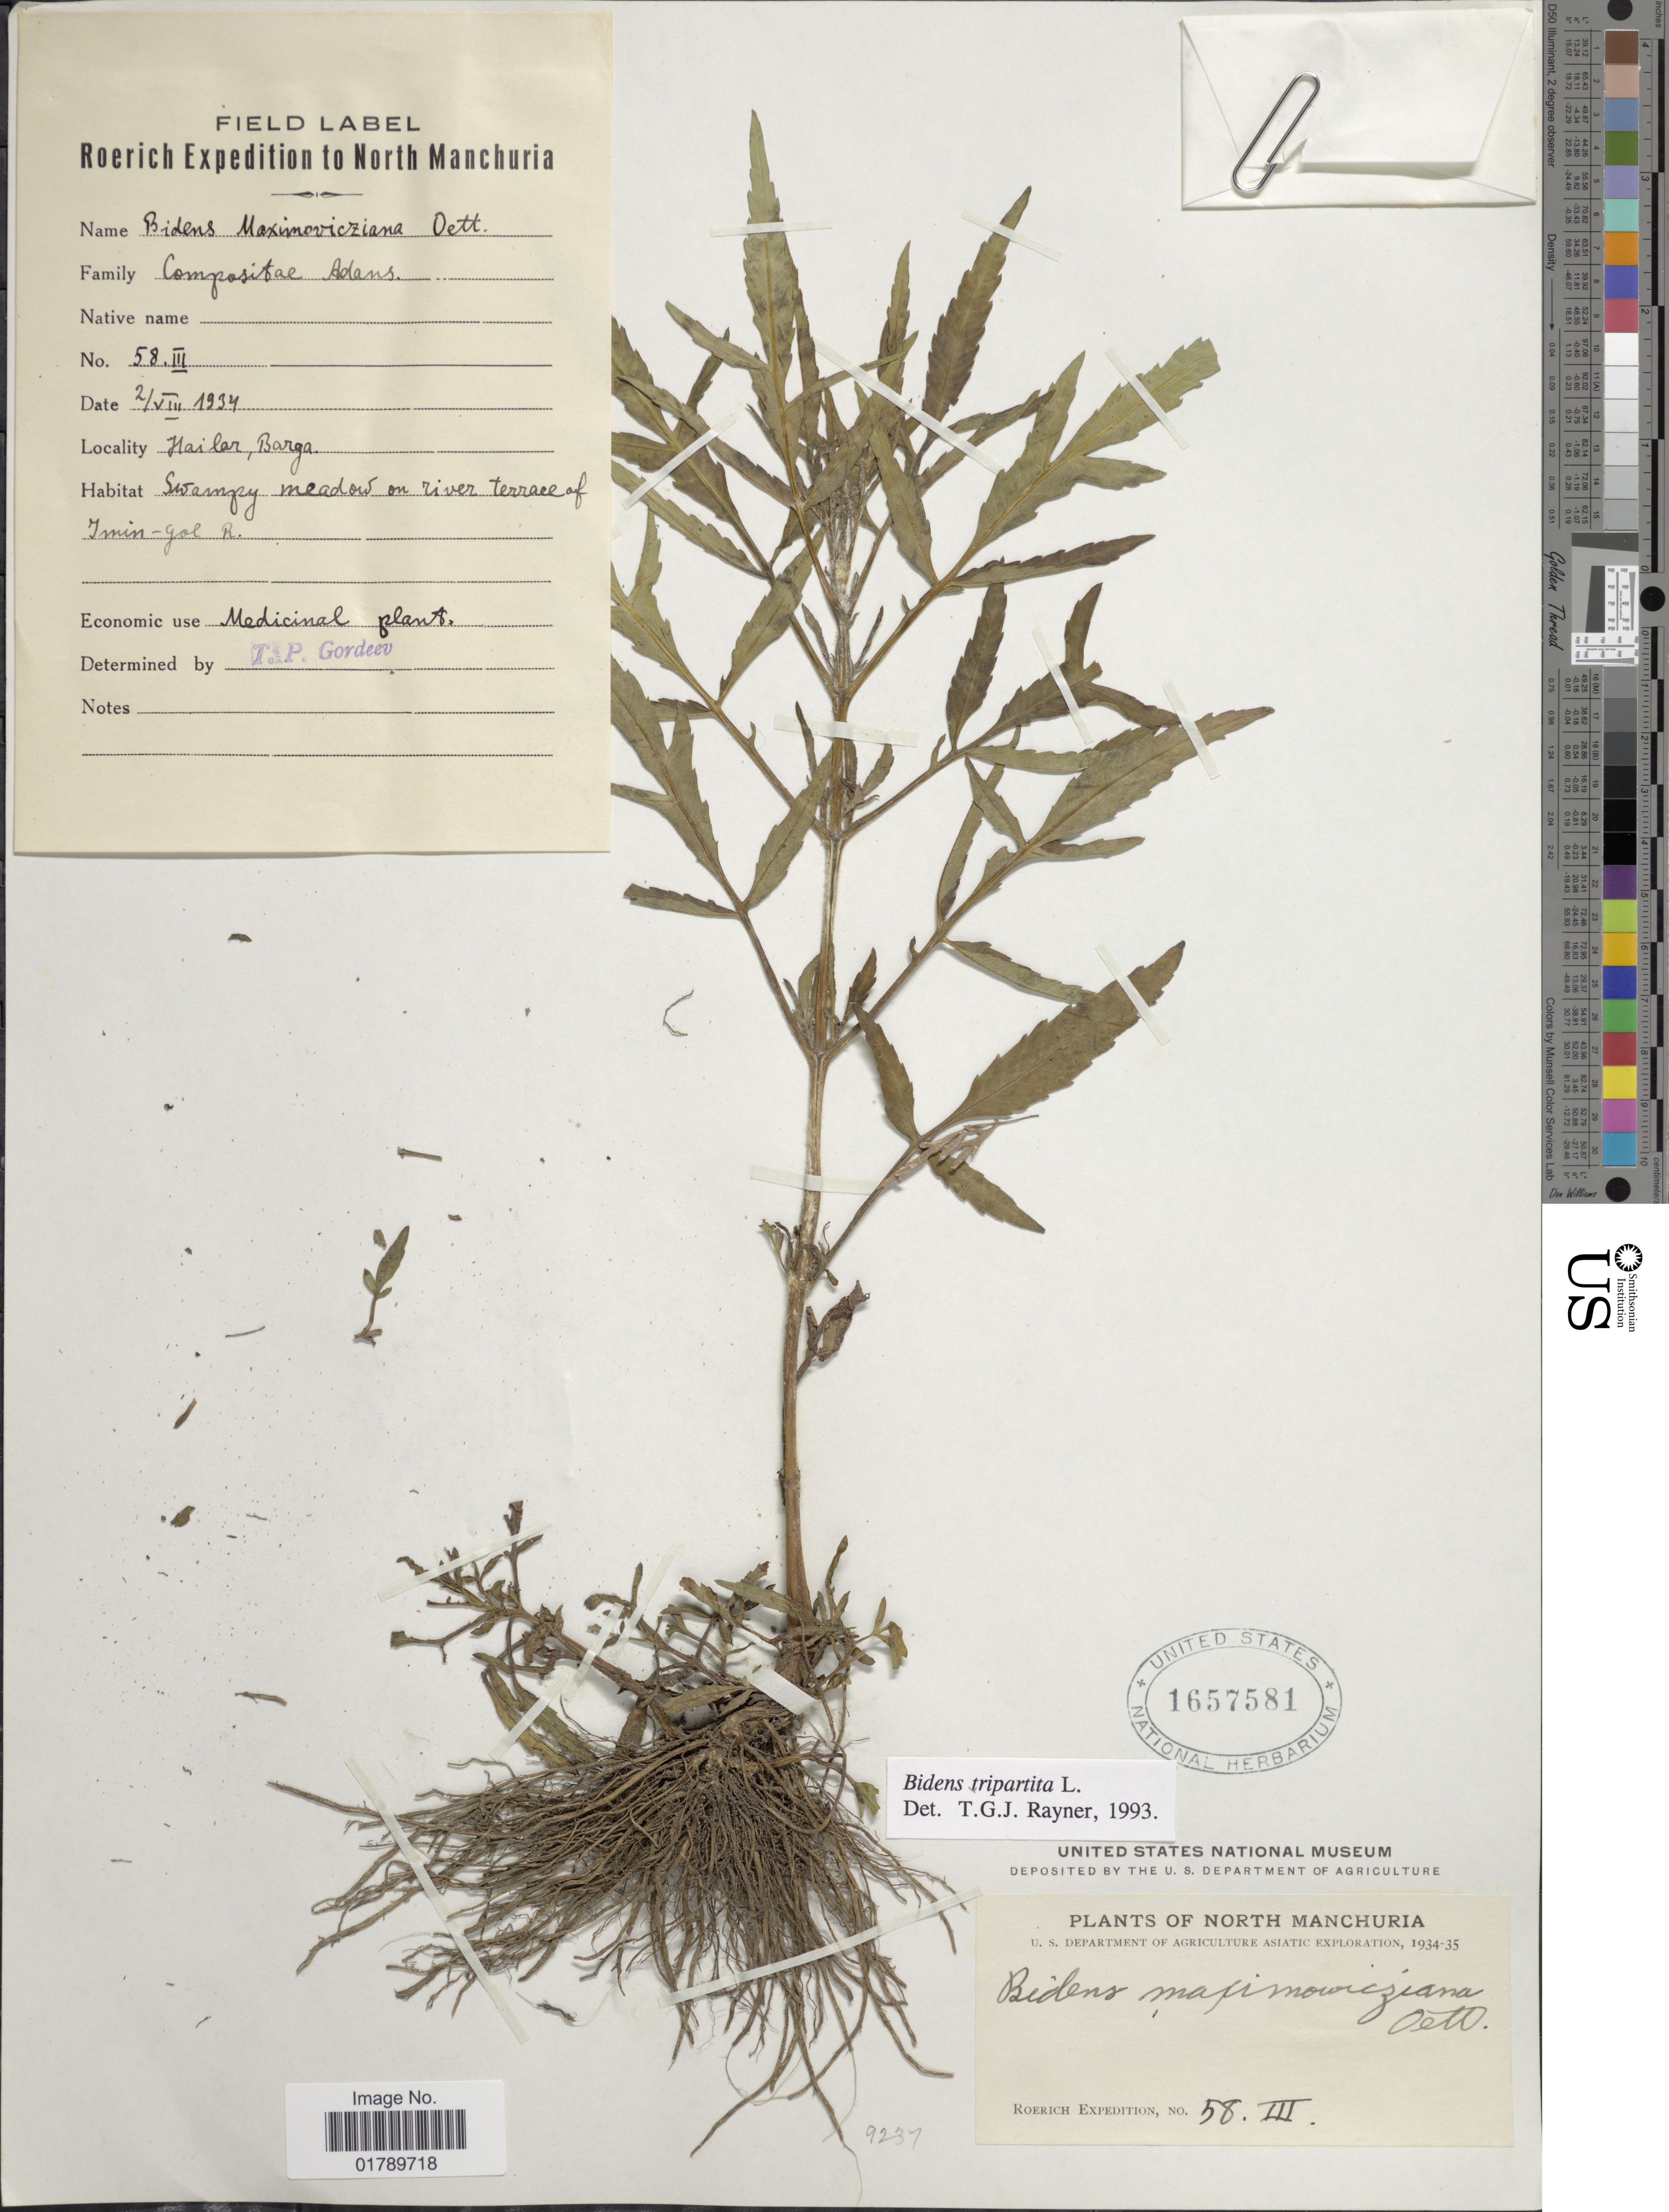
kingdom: Plantae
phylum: Tracheophyta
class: Magnoliopsida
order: Asterales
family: Asteraceae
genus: Bidens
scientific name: Bidens tripartita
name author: L.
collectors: Roerich Expedition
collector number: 58.III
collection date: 1934-08-02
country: China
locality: Hailer, Barga. North Manchuria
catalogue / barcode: US 1657581